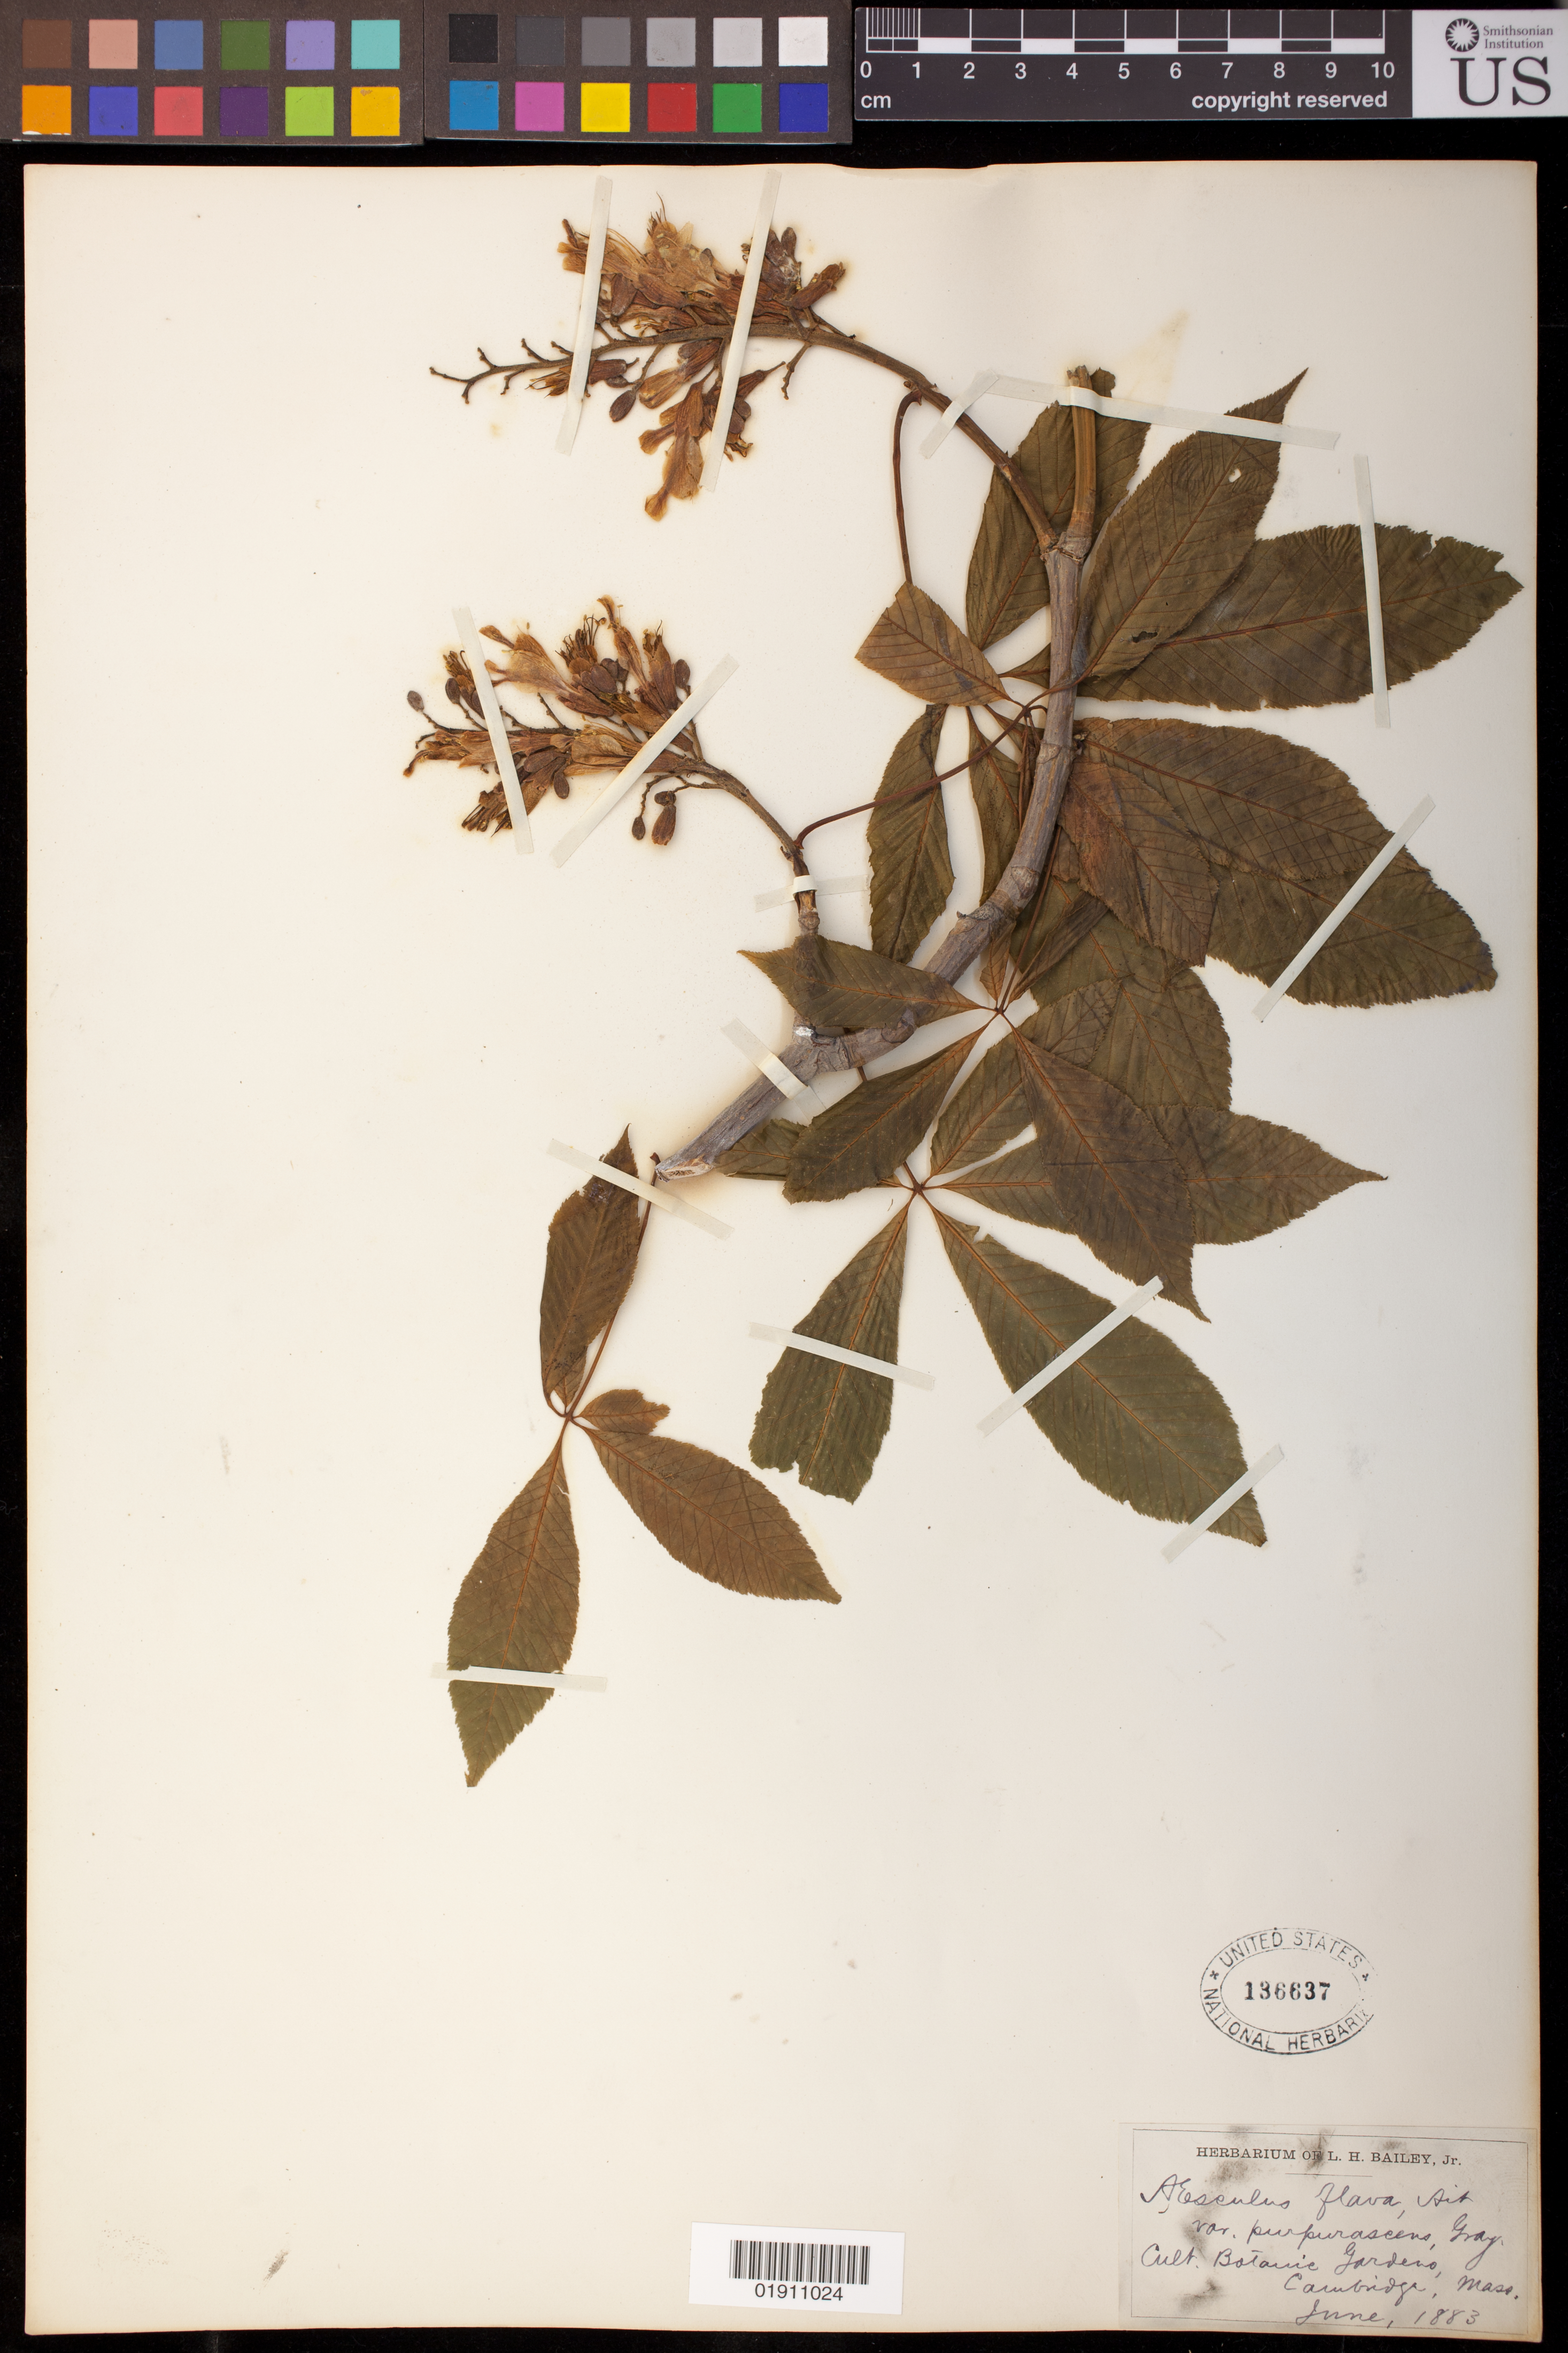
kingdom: Plantae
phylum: Tracheophyta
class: Magnoliopsida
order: Sapindales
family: Sapindaceae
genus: Aesculus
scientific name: Aesculus octandra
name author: Marshall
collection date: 1883-06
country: United States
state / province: Massachusetts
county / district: Middlesex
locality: Botanic Gardens, Cambridge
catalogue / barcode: US 136637